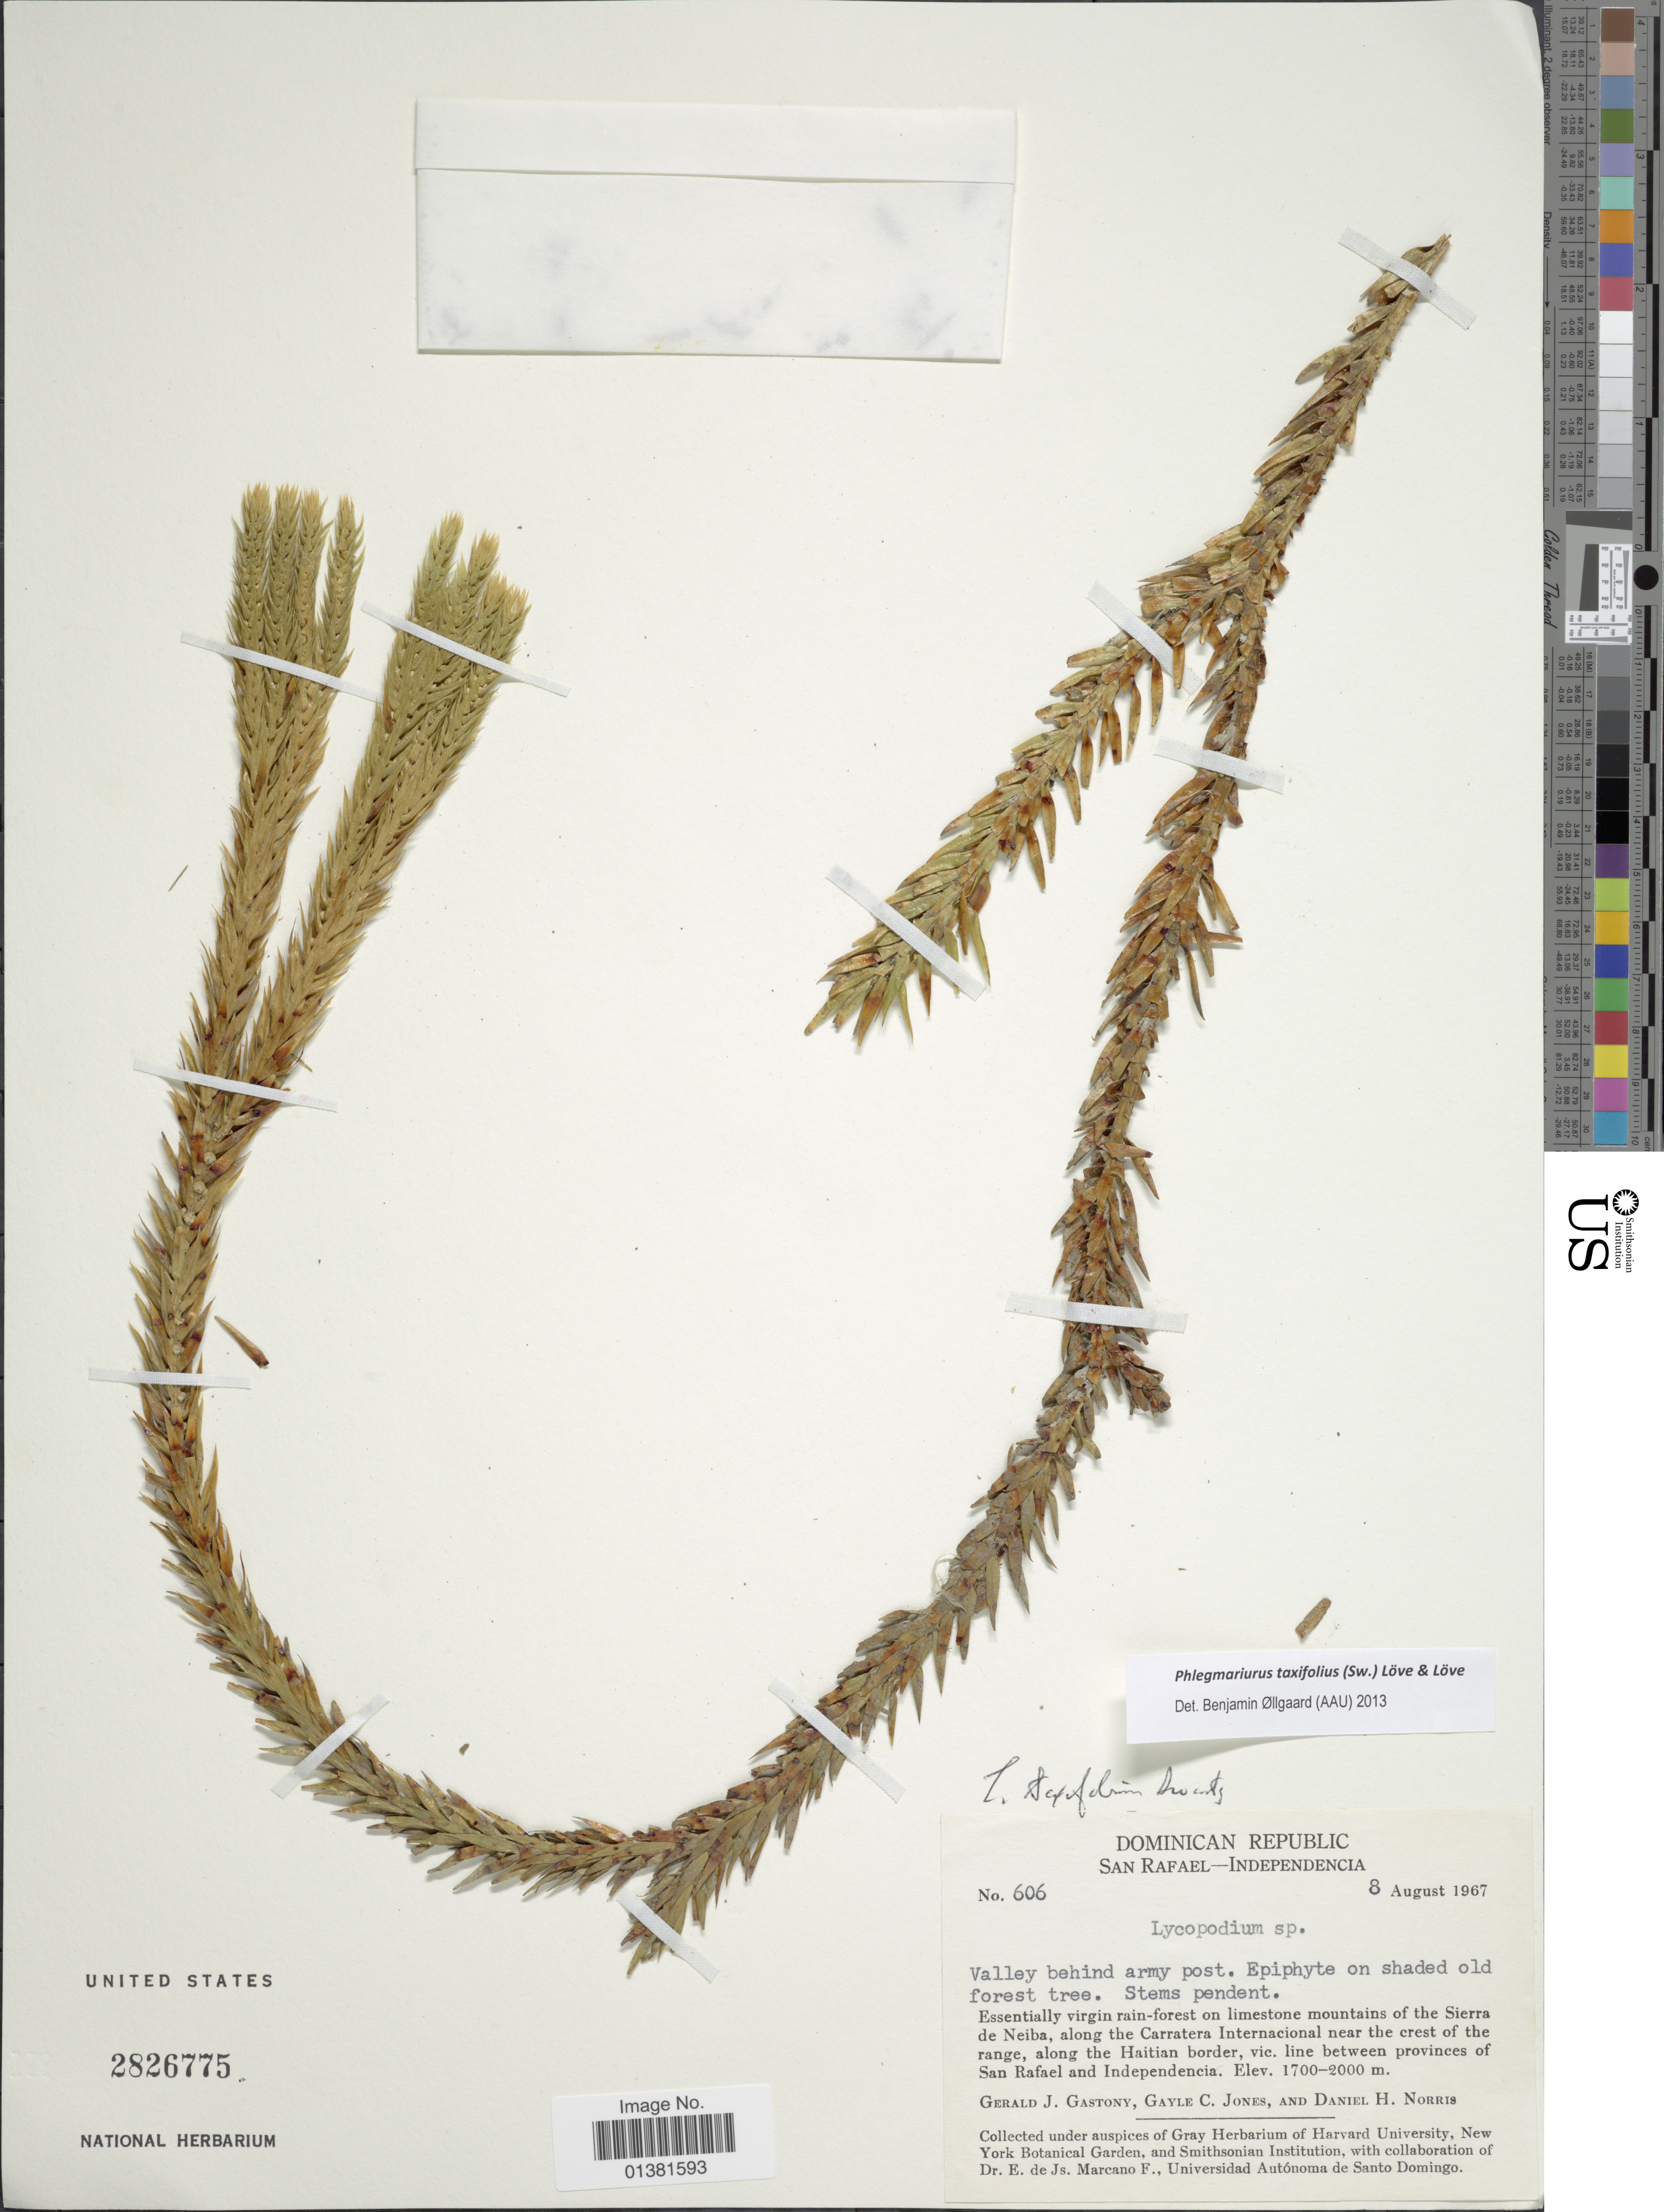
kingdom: Plantae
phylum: Tracheophyta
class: Lycopodiopsida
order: Lycopodiales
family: Lycopodiaceae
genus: Phlegmariurus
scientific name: Phlegmariurus taxifolius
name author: (Sw.) Á. Löve & D. Löve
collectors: G. Gastony, G. C. Jones & D. H. Norris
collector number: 606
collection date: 1967-08-08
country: Dominican Republic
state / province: Independencia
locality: San Rafael, essentially virgin rain-forest on limestone mountains of the Sierra de Neiba, along the Carratera Internacional near the crest of the range, along the Haitian border, vic. line between provinces of San Rafael and Independencia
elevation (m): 1700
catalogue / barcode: US 2826775